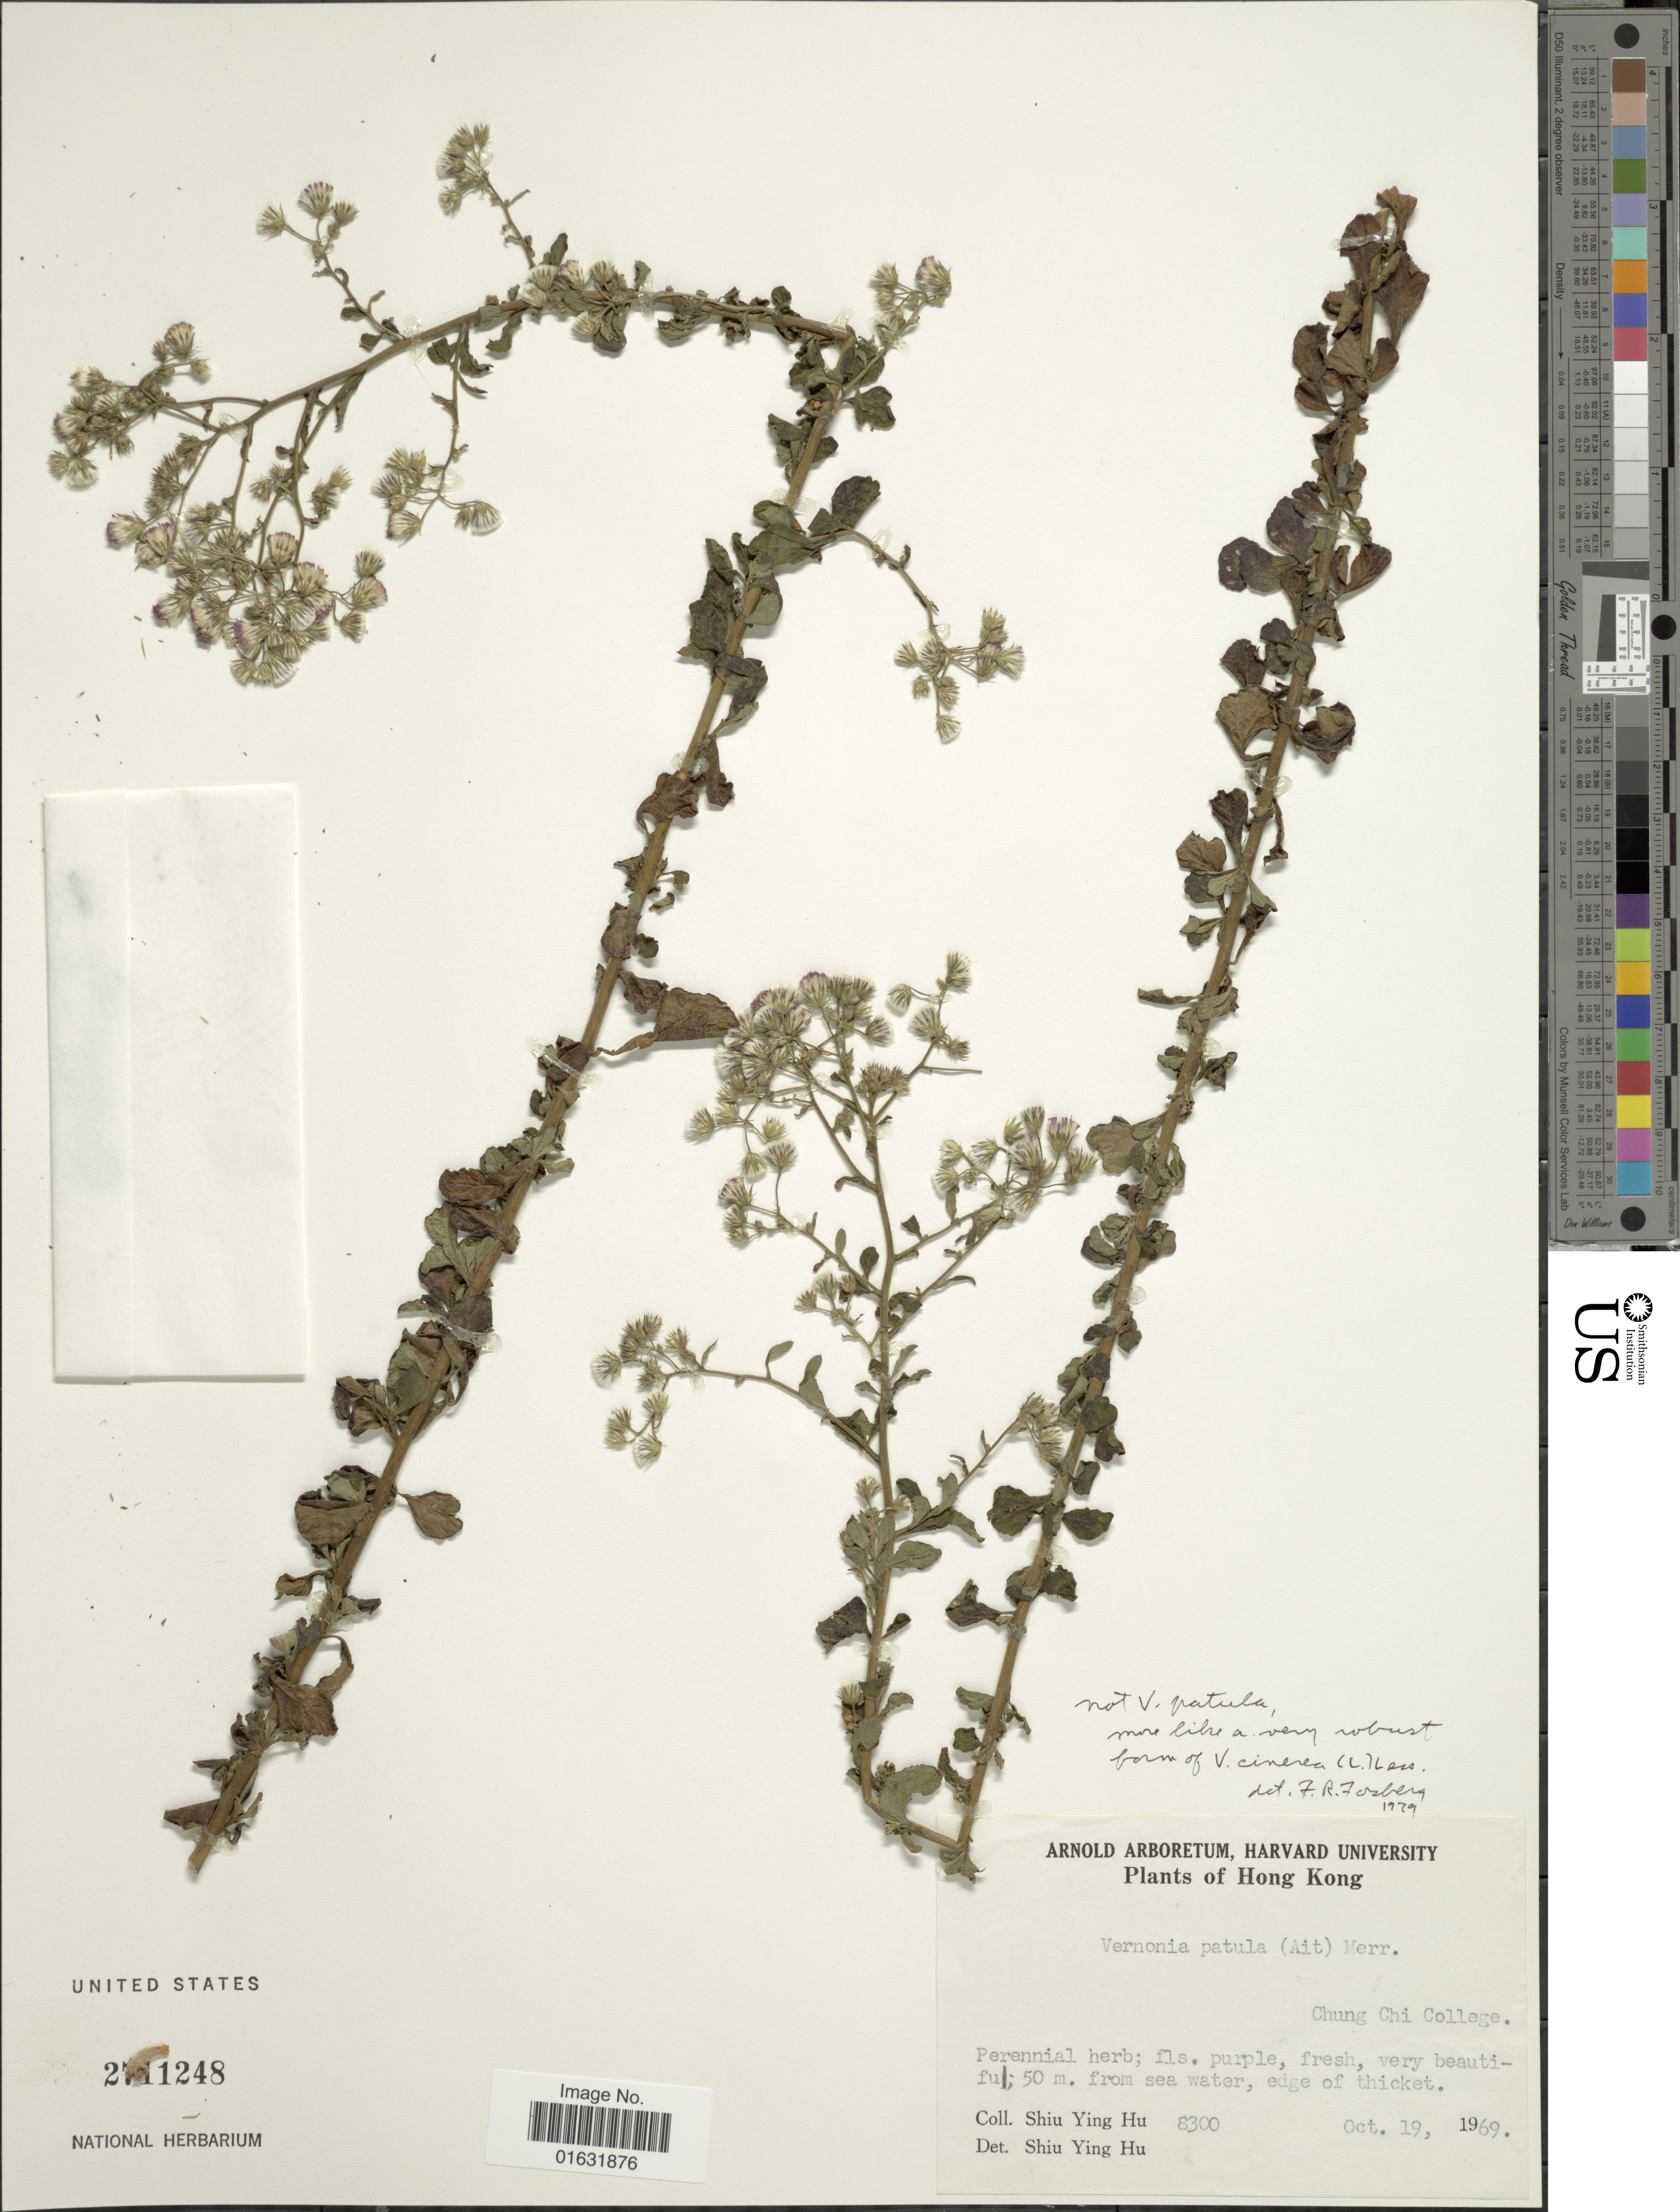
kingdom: Plantae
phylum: Tracheophyta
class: Magnoliopsida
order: Asterales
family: Asteraceae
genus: Cyanthillium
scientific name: Cyanthillium cinereum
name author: (L.) H. Rob.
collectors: S. Y. Hu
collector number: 8300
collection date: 1969-10-19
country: China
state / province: Hong Kong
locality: Chung Chi College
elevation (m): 50